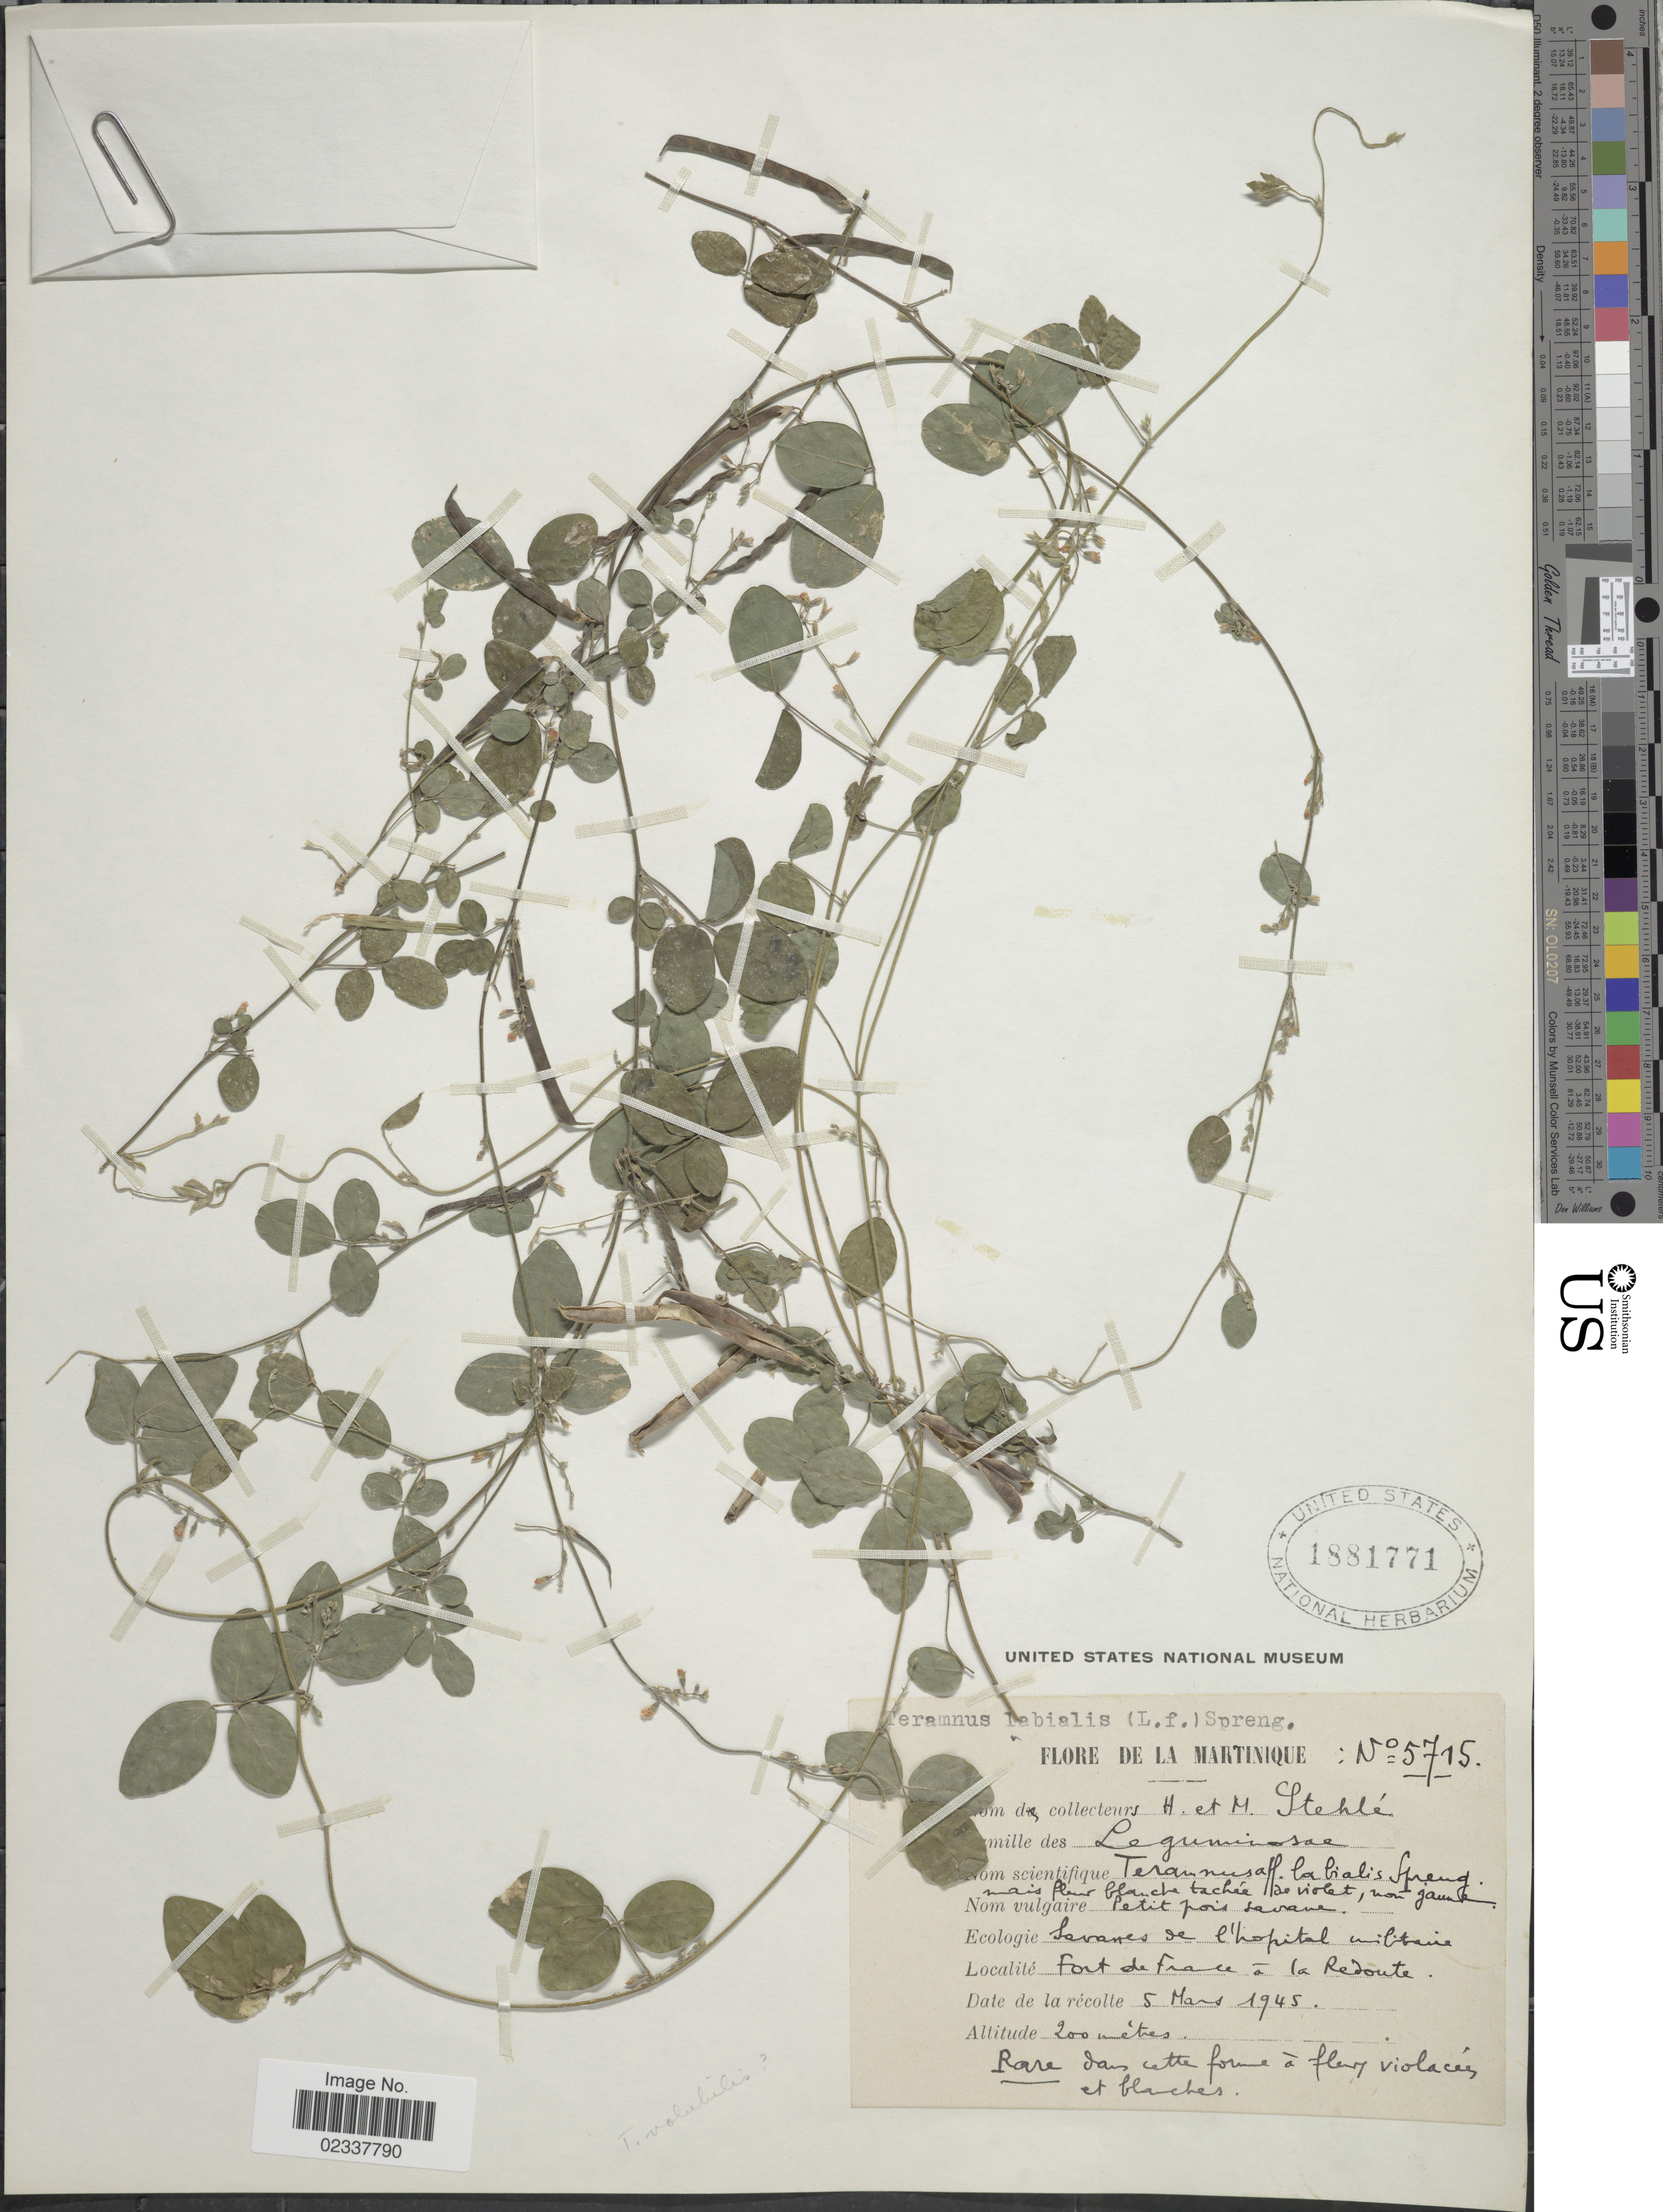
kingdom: Plantae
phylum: Tracheophyta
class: Magnoliopsida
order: Fabales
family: Fabaceae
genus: Teramnus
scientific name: Teramnus labialis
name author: (L. f.) Spreng.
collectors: H. Stehlé & M. Stehlé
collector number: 5715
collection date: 1945-03-05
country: Martinique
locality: Fort de France a la Redoute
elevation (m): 200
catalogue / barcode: US 1881771